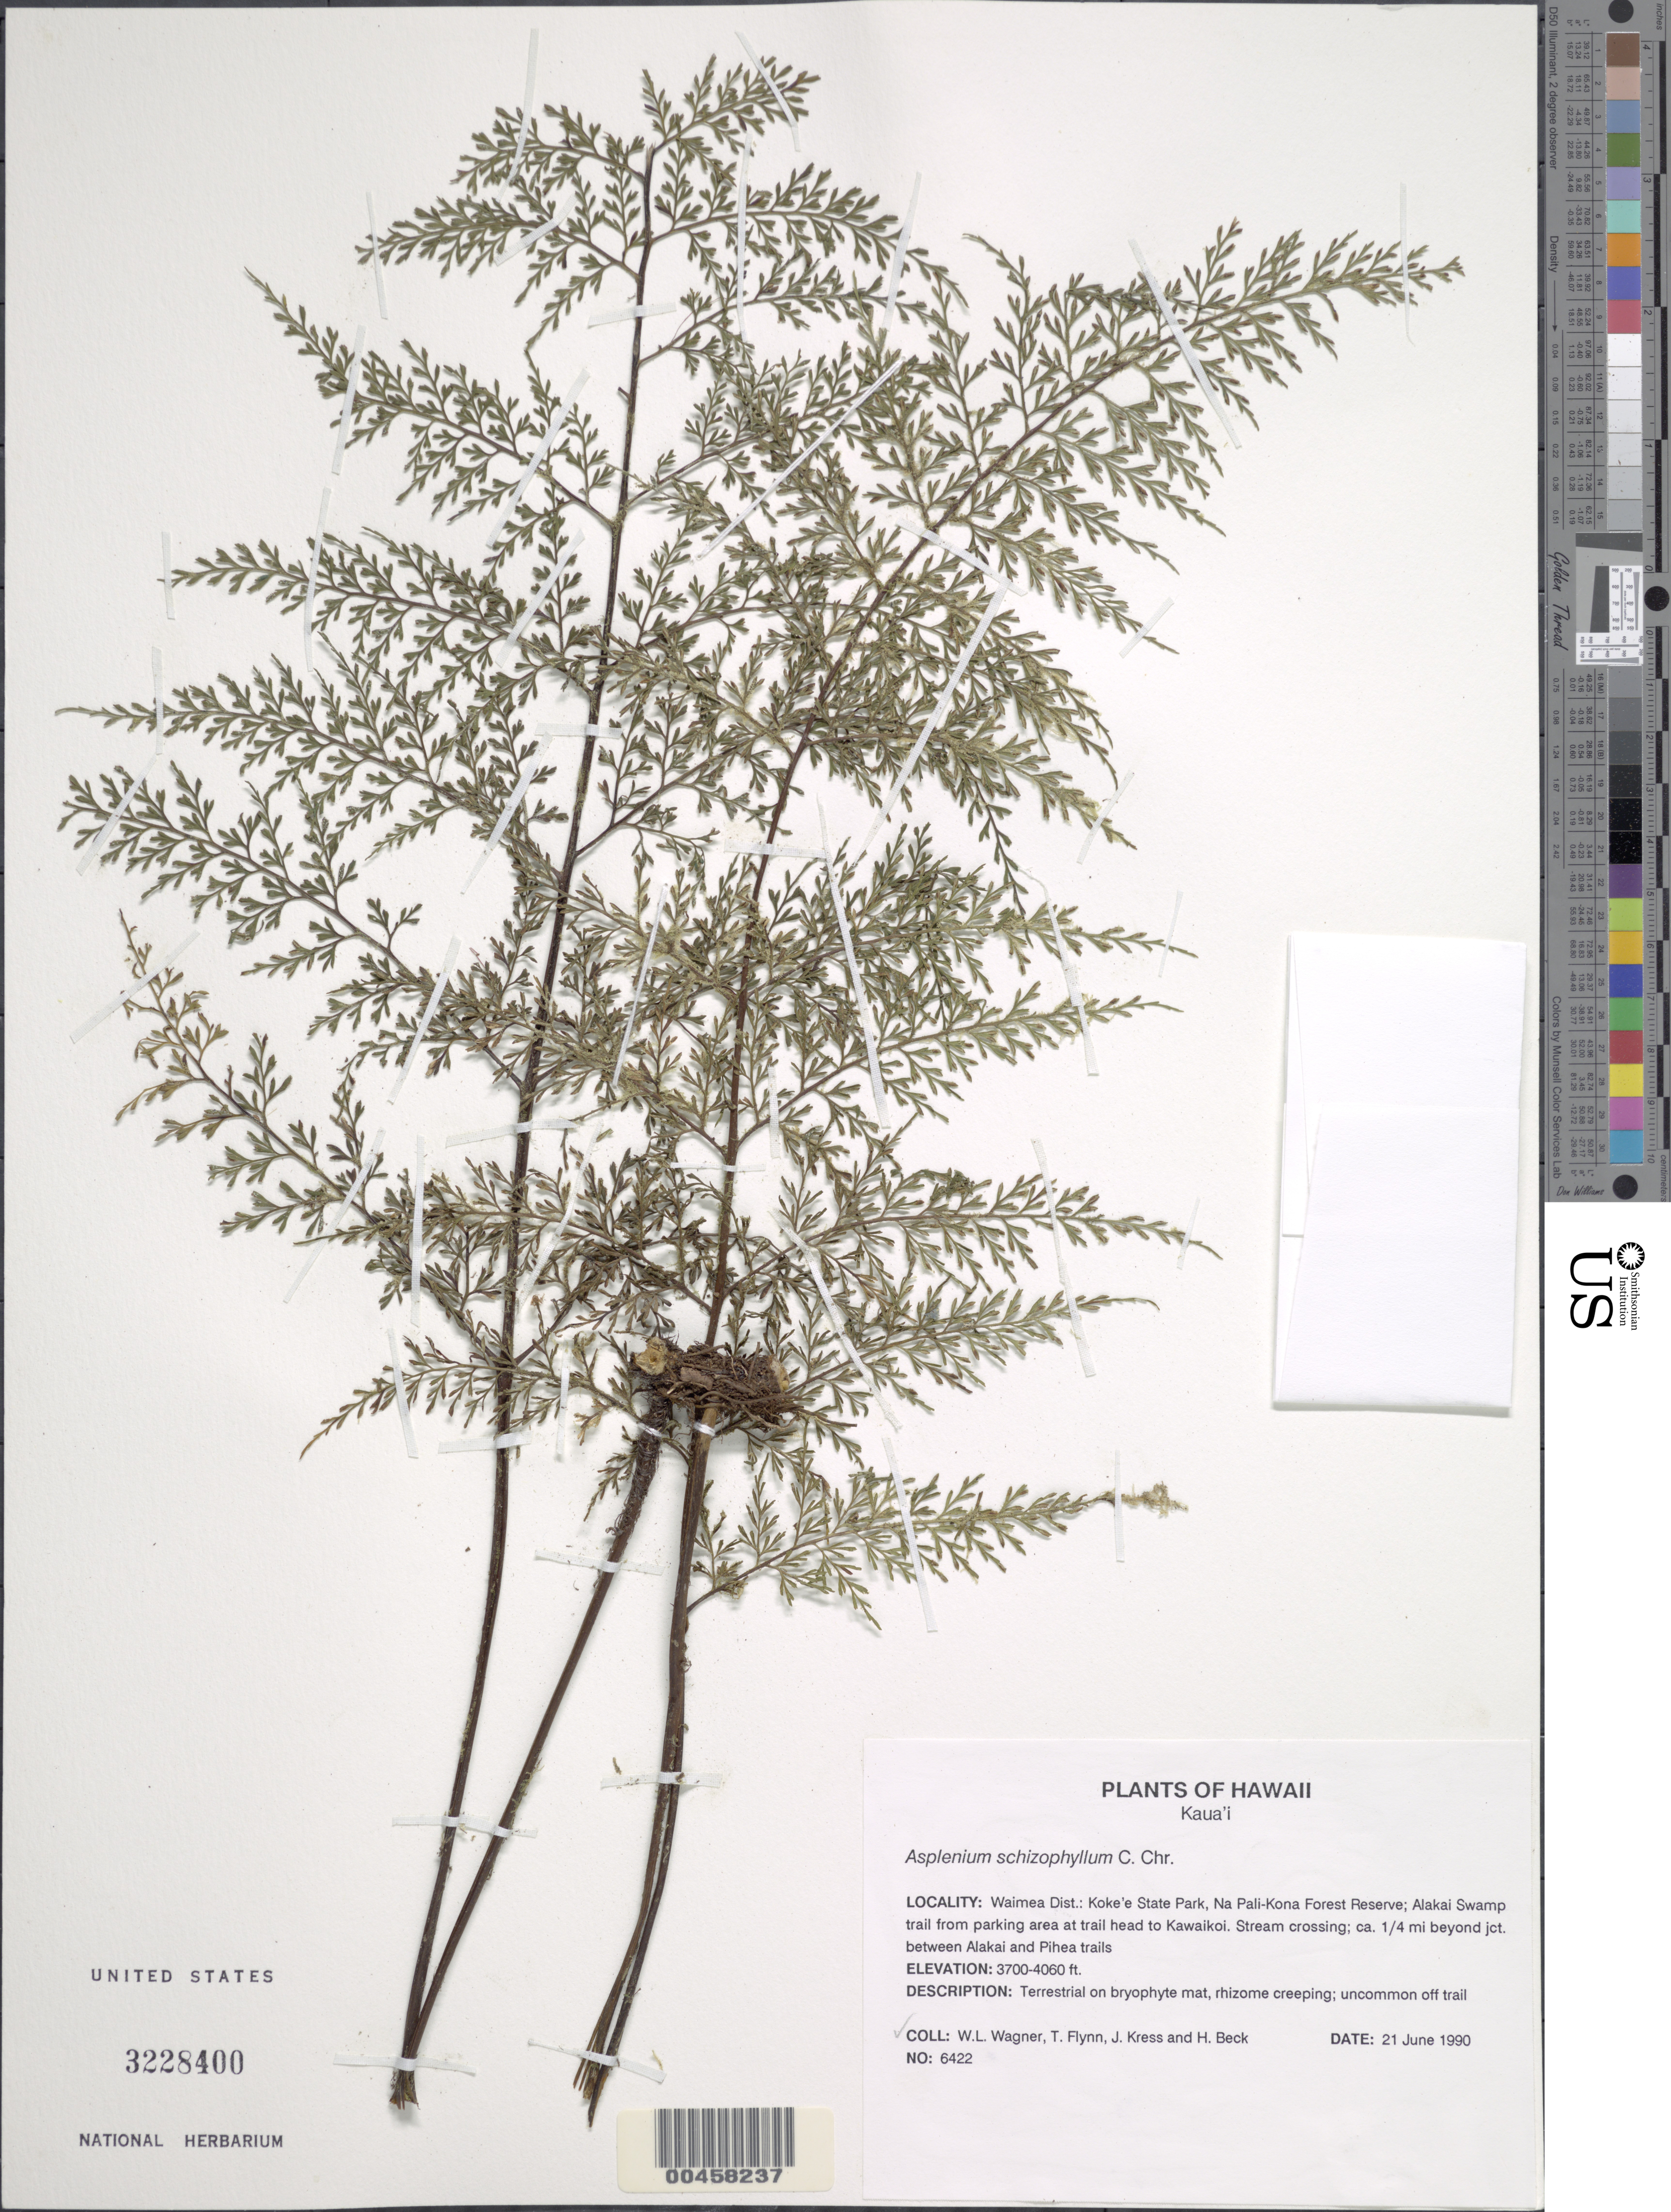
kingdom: Plantae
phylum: Tracheophyta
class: Polypodiopsida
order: Polypodiales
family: Aspleniaceae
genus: Asplenium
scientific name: Asplenium schizophyllum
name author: C. Chr.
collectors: W. L. Wagner, T. W. Flynn, W. J. Kress & H. Beck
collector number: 6422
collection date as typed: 21 Jun 1990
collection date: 1990-06-21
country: United States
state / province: Hawaii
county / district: Kauai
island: Kaua'i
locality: Waimea Dist.: Koke'e State Park, Na Pali-Kona For. Res.; Alakai Swamp trail from parking area at trail head to Kawaikoi, stream crossing.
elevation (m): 1128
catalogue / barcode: US 3228400